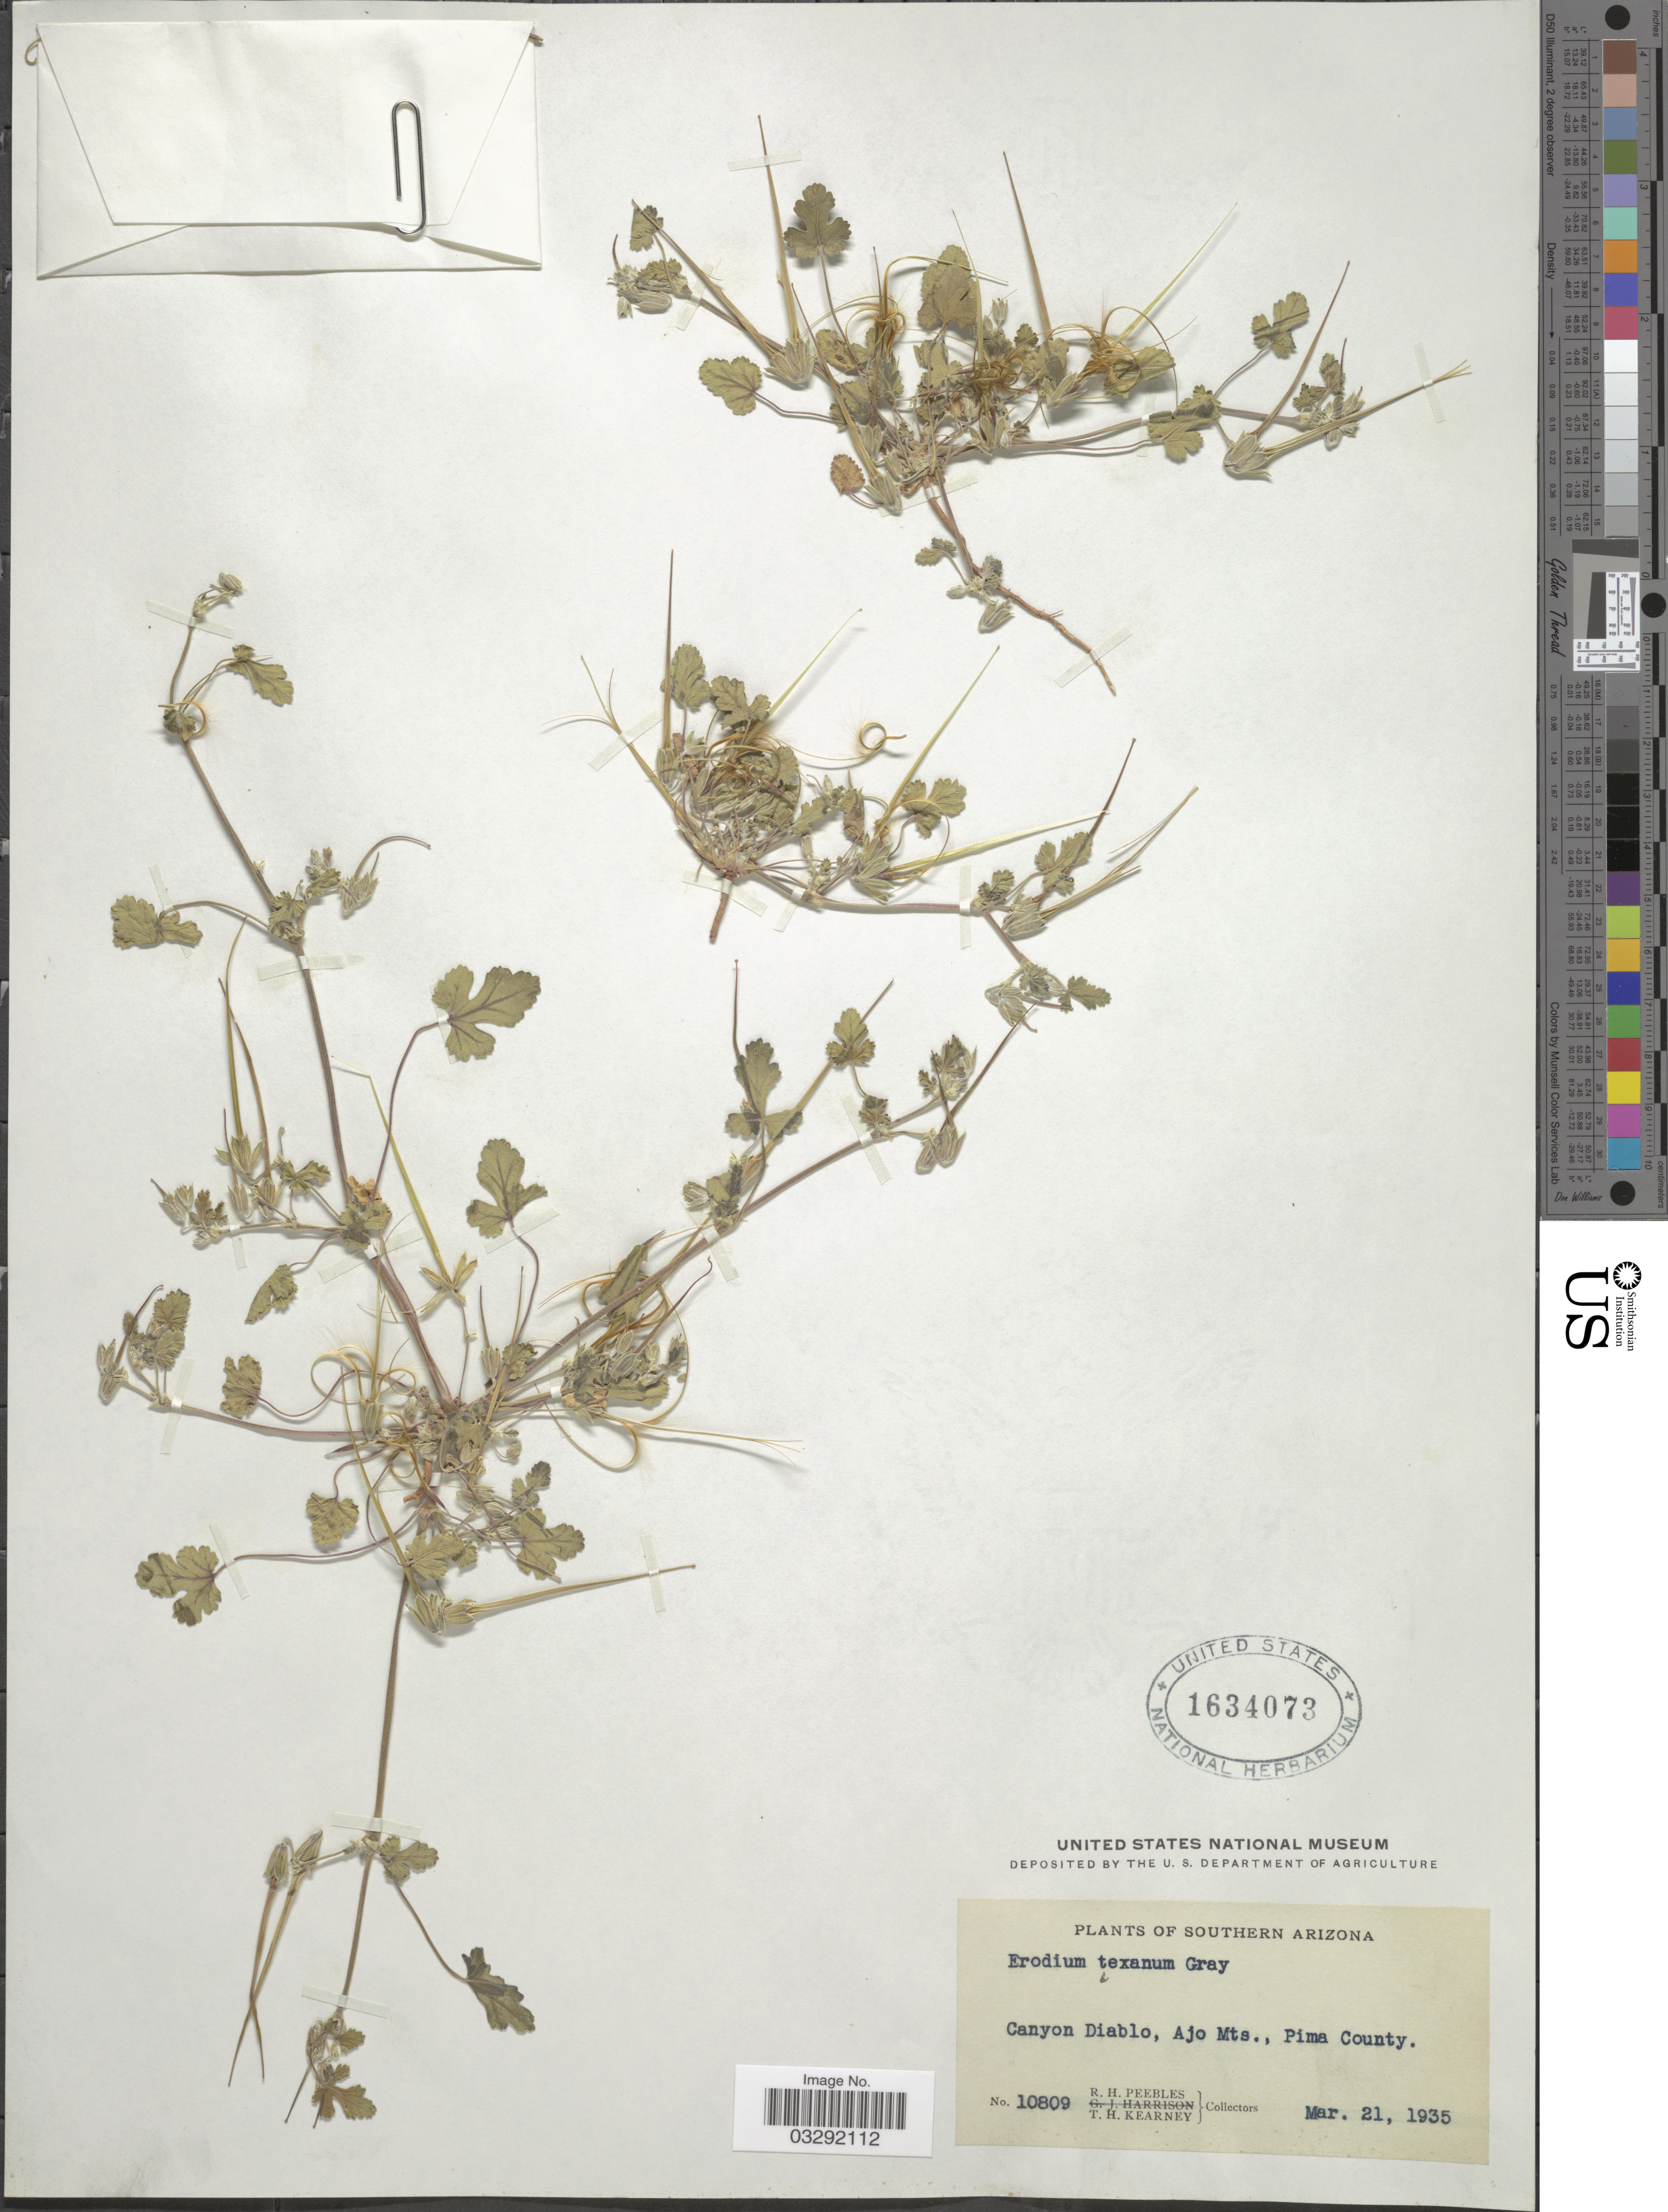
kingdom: Plantae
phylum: Tracheophyta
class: Magnoliopsida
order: Geraniales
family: Geraniaceae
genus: Erodium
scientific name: Erodium texanum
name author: A. Gray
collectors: R. H. Peebles & T. H. Kearney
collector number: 10809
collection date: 1935-03-21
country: United States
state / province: Arizona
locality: Southern Arizona. Canyon Diablo, Ajo Mts., Pima County.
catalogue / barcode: US 1634073